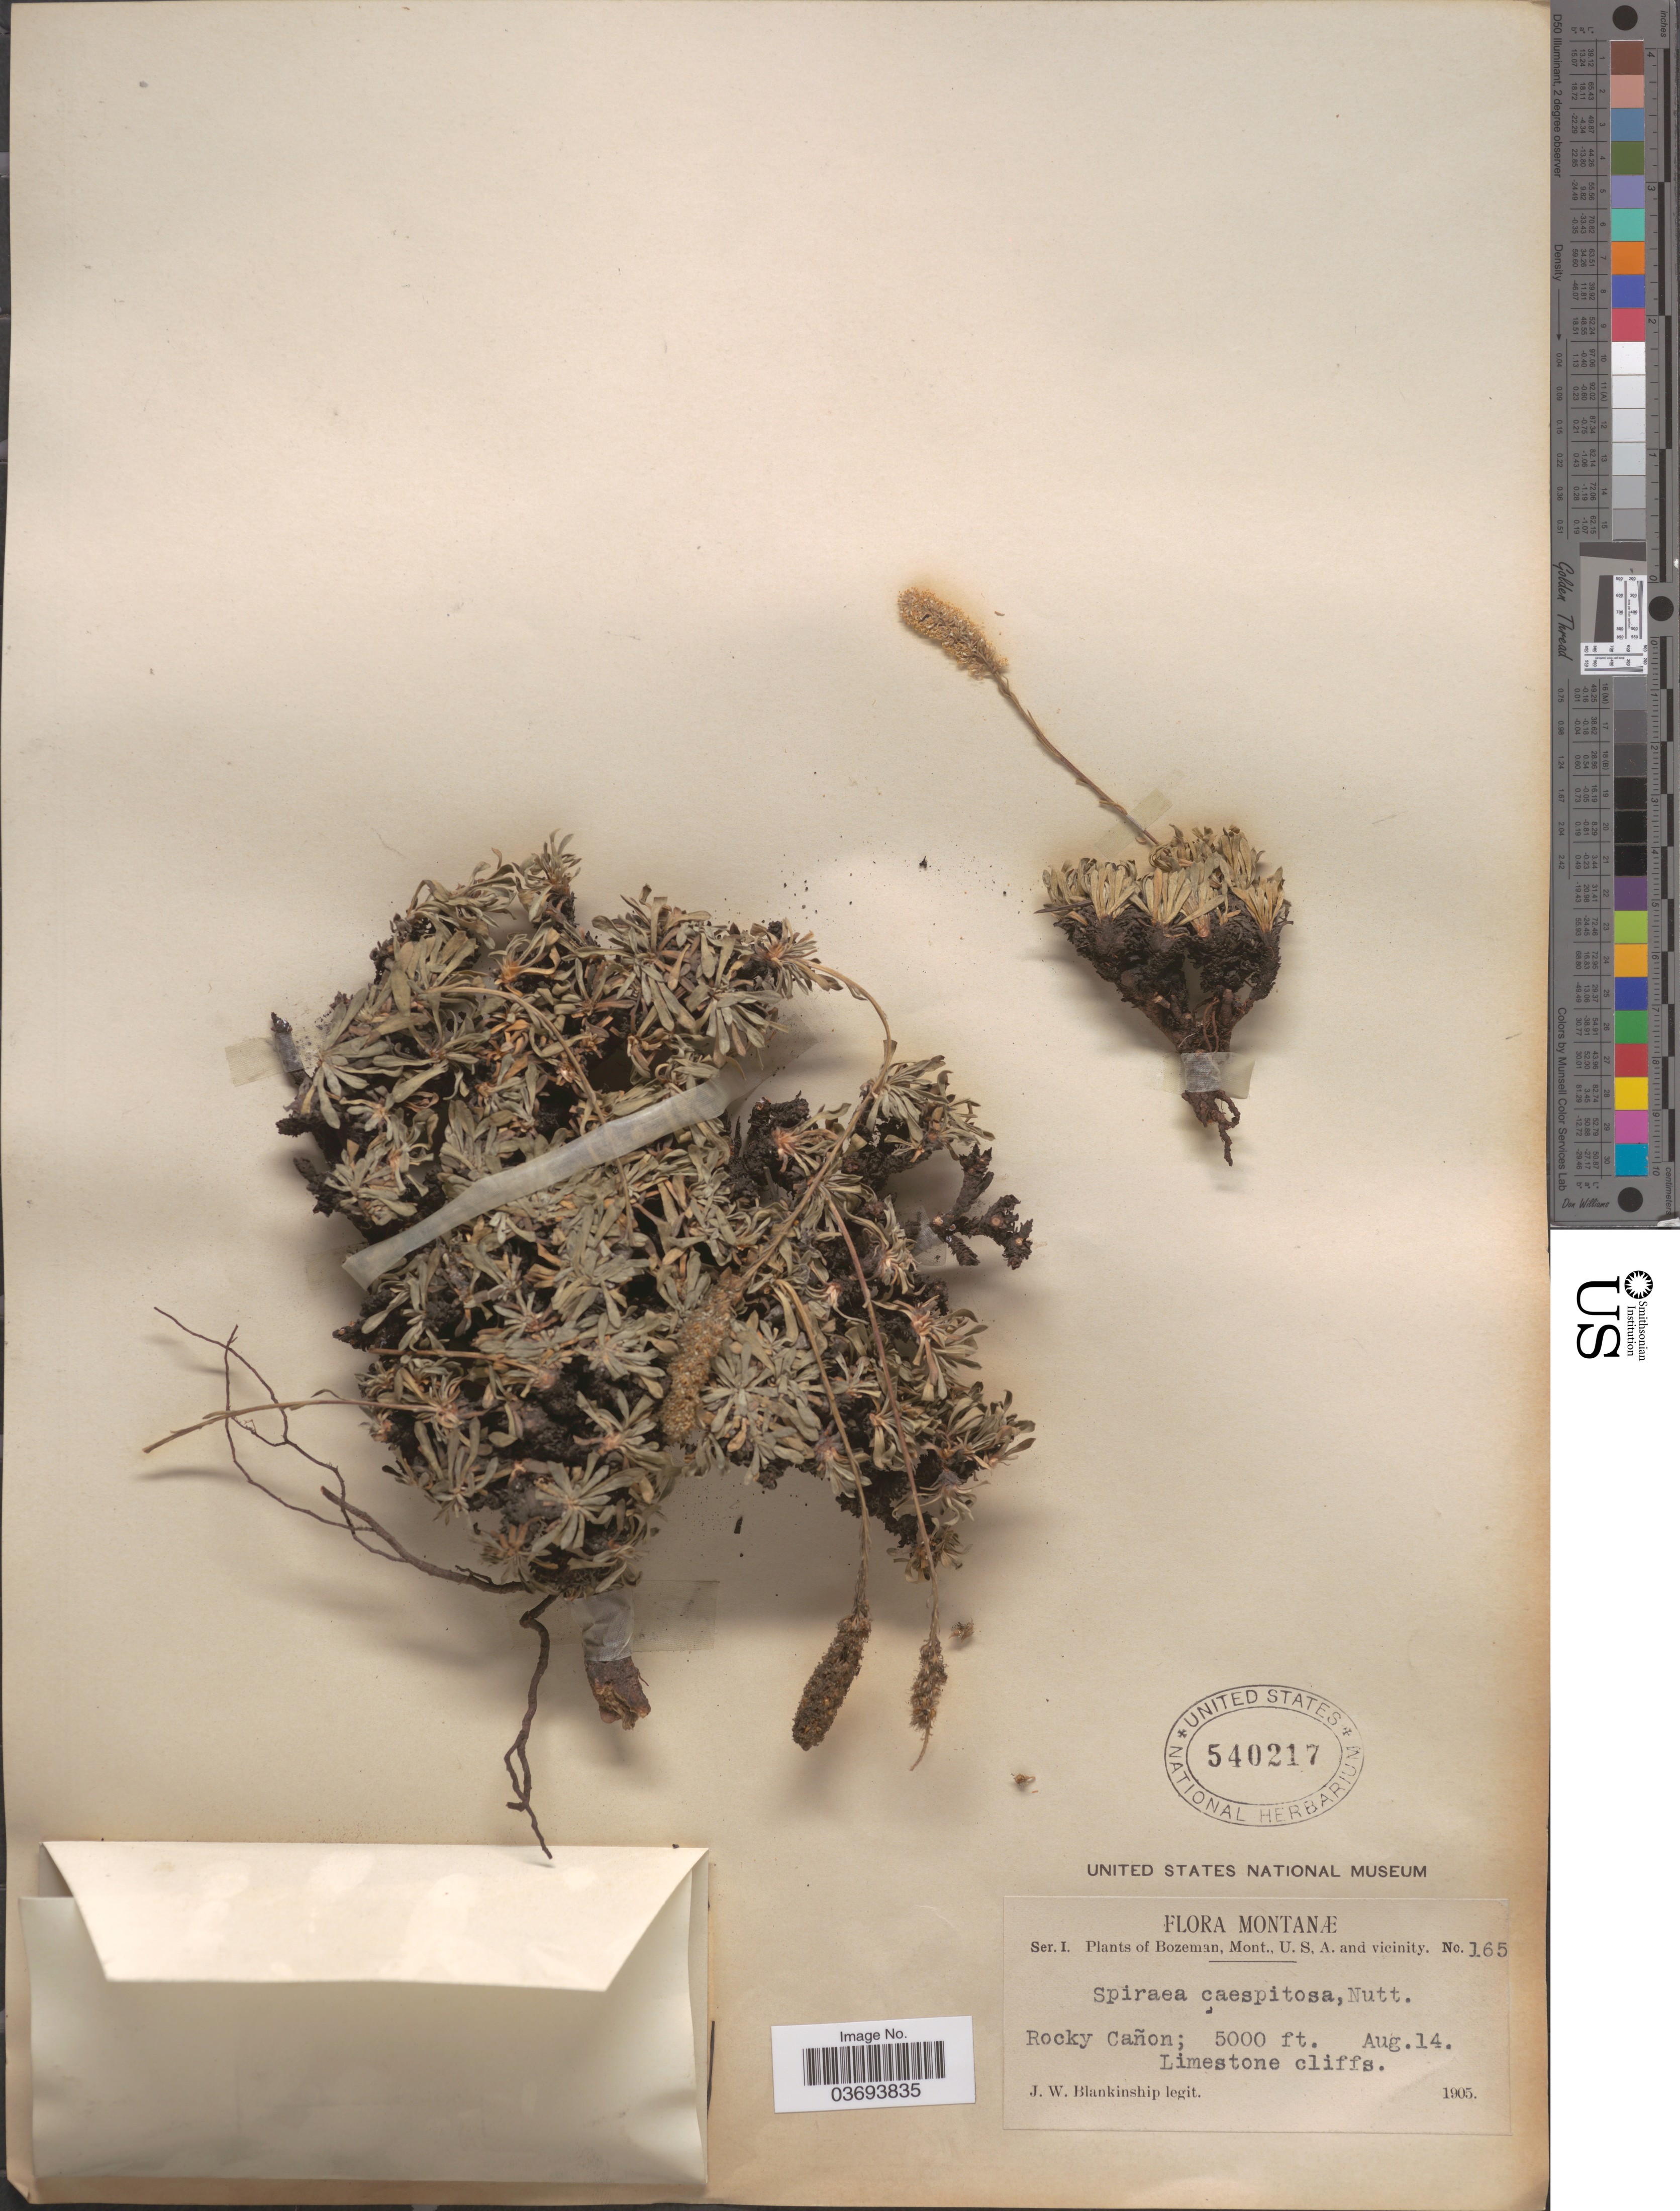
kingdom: Plantae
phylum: Tracheophyta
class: Magnoliopsida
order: Rosales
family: Rosaceae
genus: Petrophytum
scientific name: Petrophytum caespitosum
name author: (Nutt.) Rydb.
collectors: J. W. Blankinship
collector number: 165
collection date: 1905-08-14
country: United States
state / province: Montana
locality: Bozeman, Mont., U.S.A. and vicinity. Rocky Cañon.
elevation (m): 1524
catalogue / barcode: US 540217